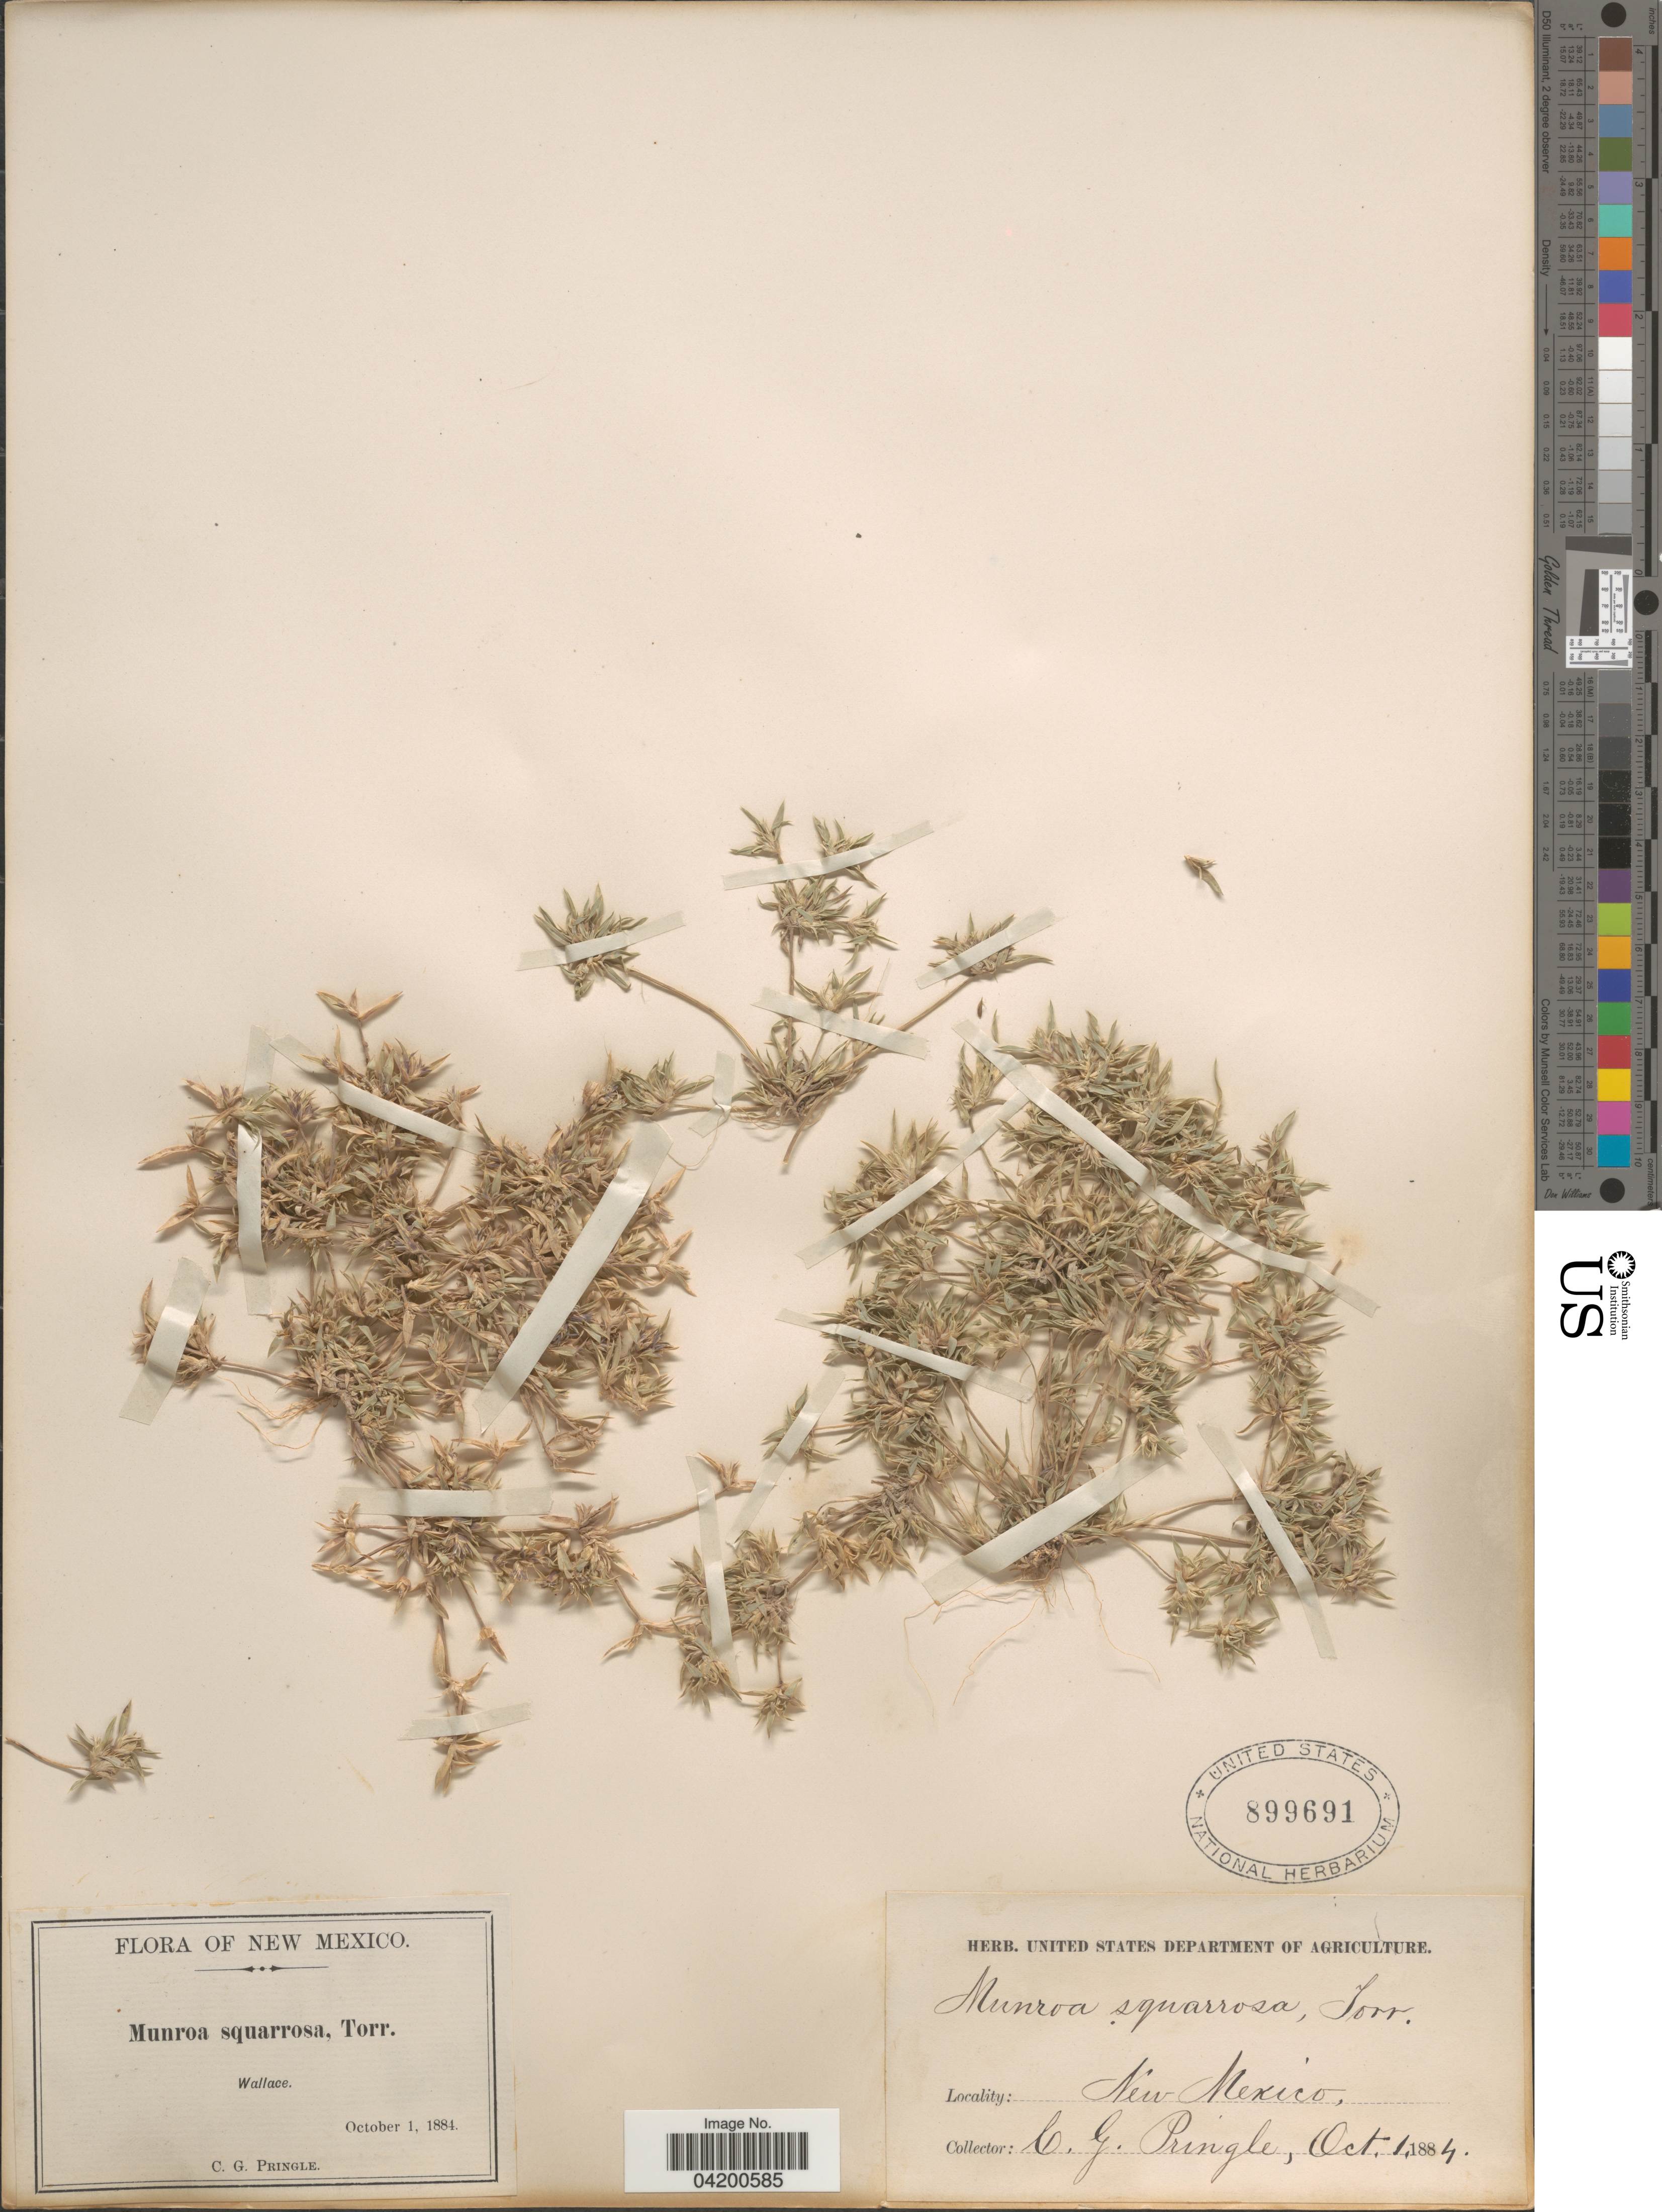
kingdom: Plantae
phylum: Tracheophyta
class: Liliopsida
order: Poales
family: Poaceae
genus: Munroa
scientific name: Munroa squarrosa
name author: (Nutt.) Torr.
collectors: C. G. Pringle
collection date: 1884-10-01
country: United States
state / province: New Mexico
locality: Wallace.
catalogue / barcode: US 899691